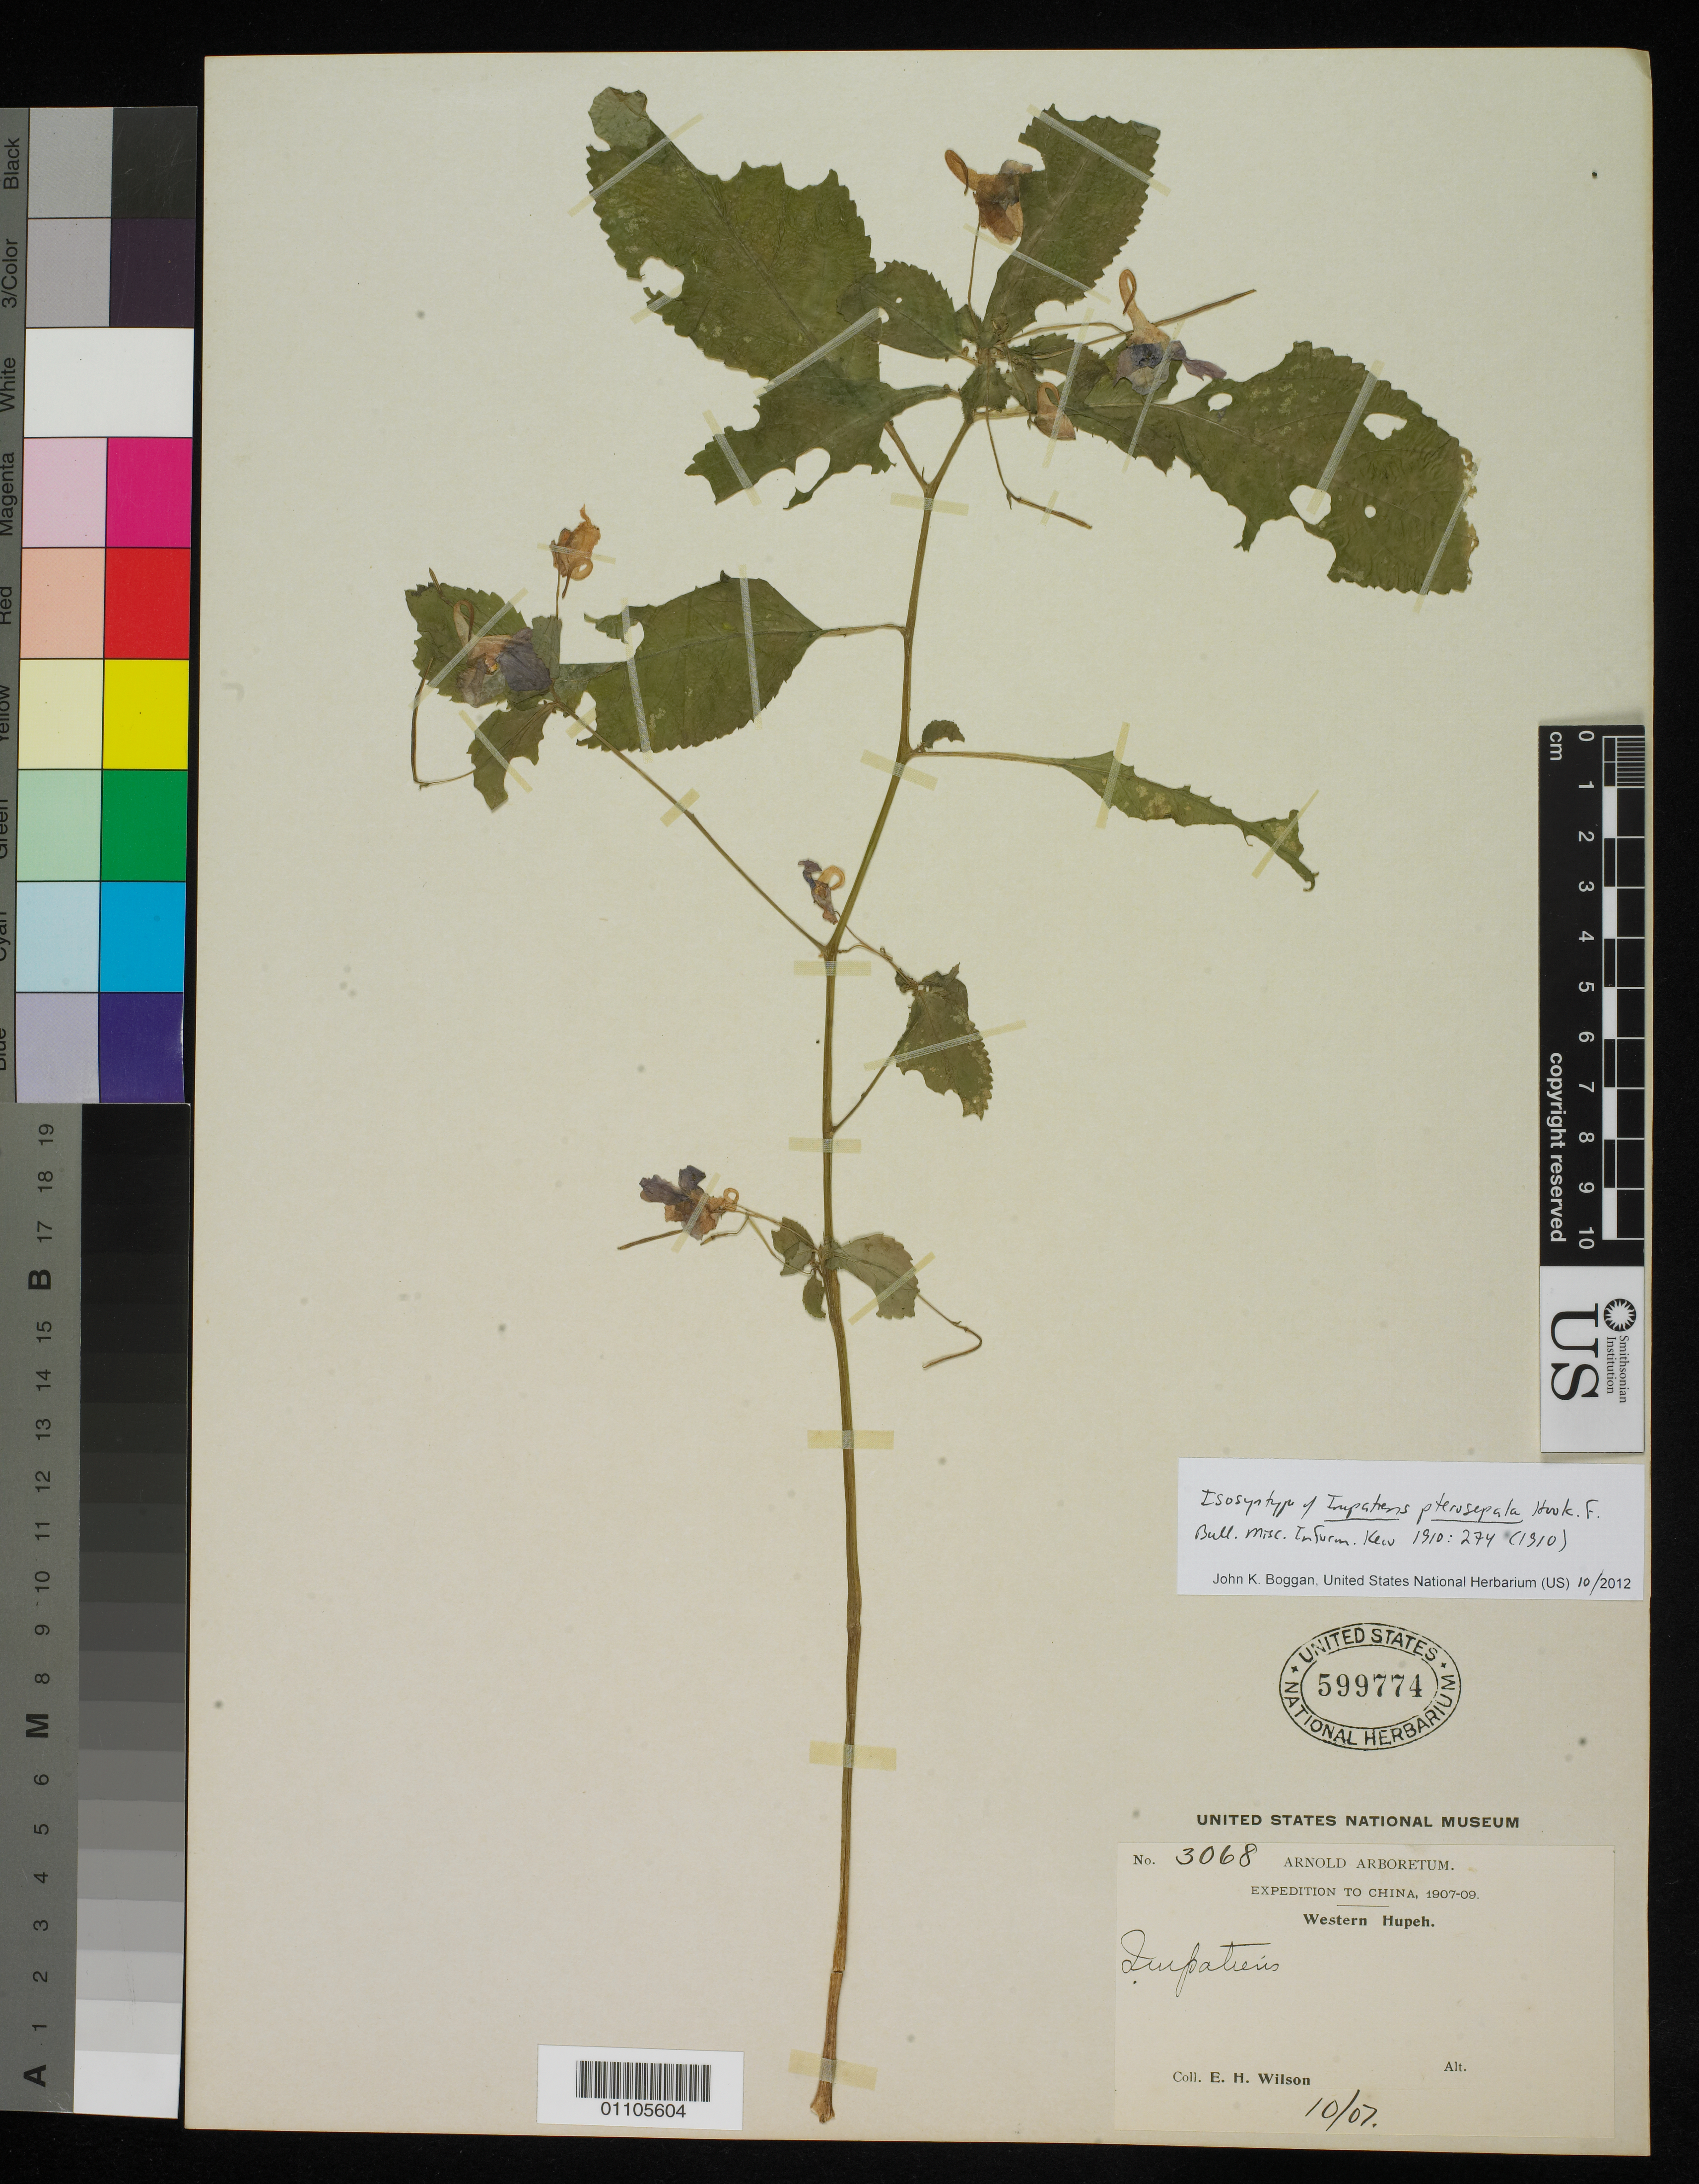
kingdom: Plantae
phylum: Tracheophyta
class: Magnoliopsida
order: Ericales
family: Balsaminaceae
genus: Impatiens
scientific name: Impatiens pterosepala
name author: Hook. f.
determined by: Boggan, J. K., (US), NMNH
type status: Isosyntype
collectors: E. H. Wilson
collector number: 3068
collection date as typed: Oct 1907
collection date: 1907-10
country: China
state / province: Hubei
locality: Western Hupeh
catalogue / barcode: US 599774